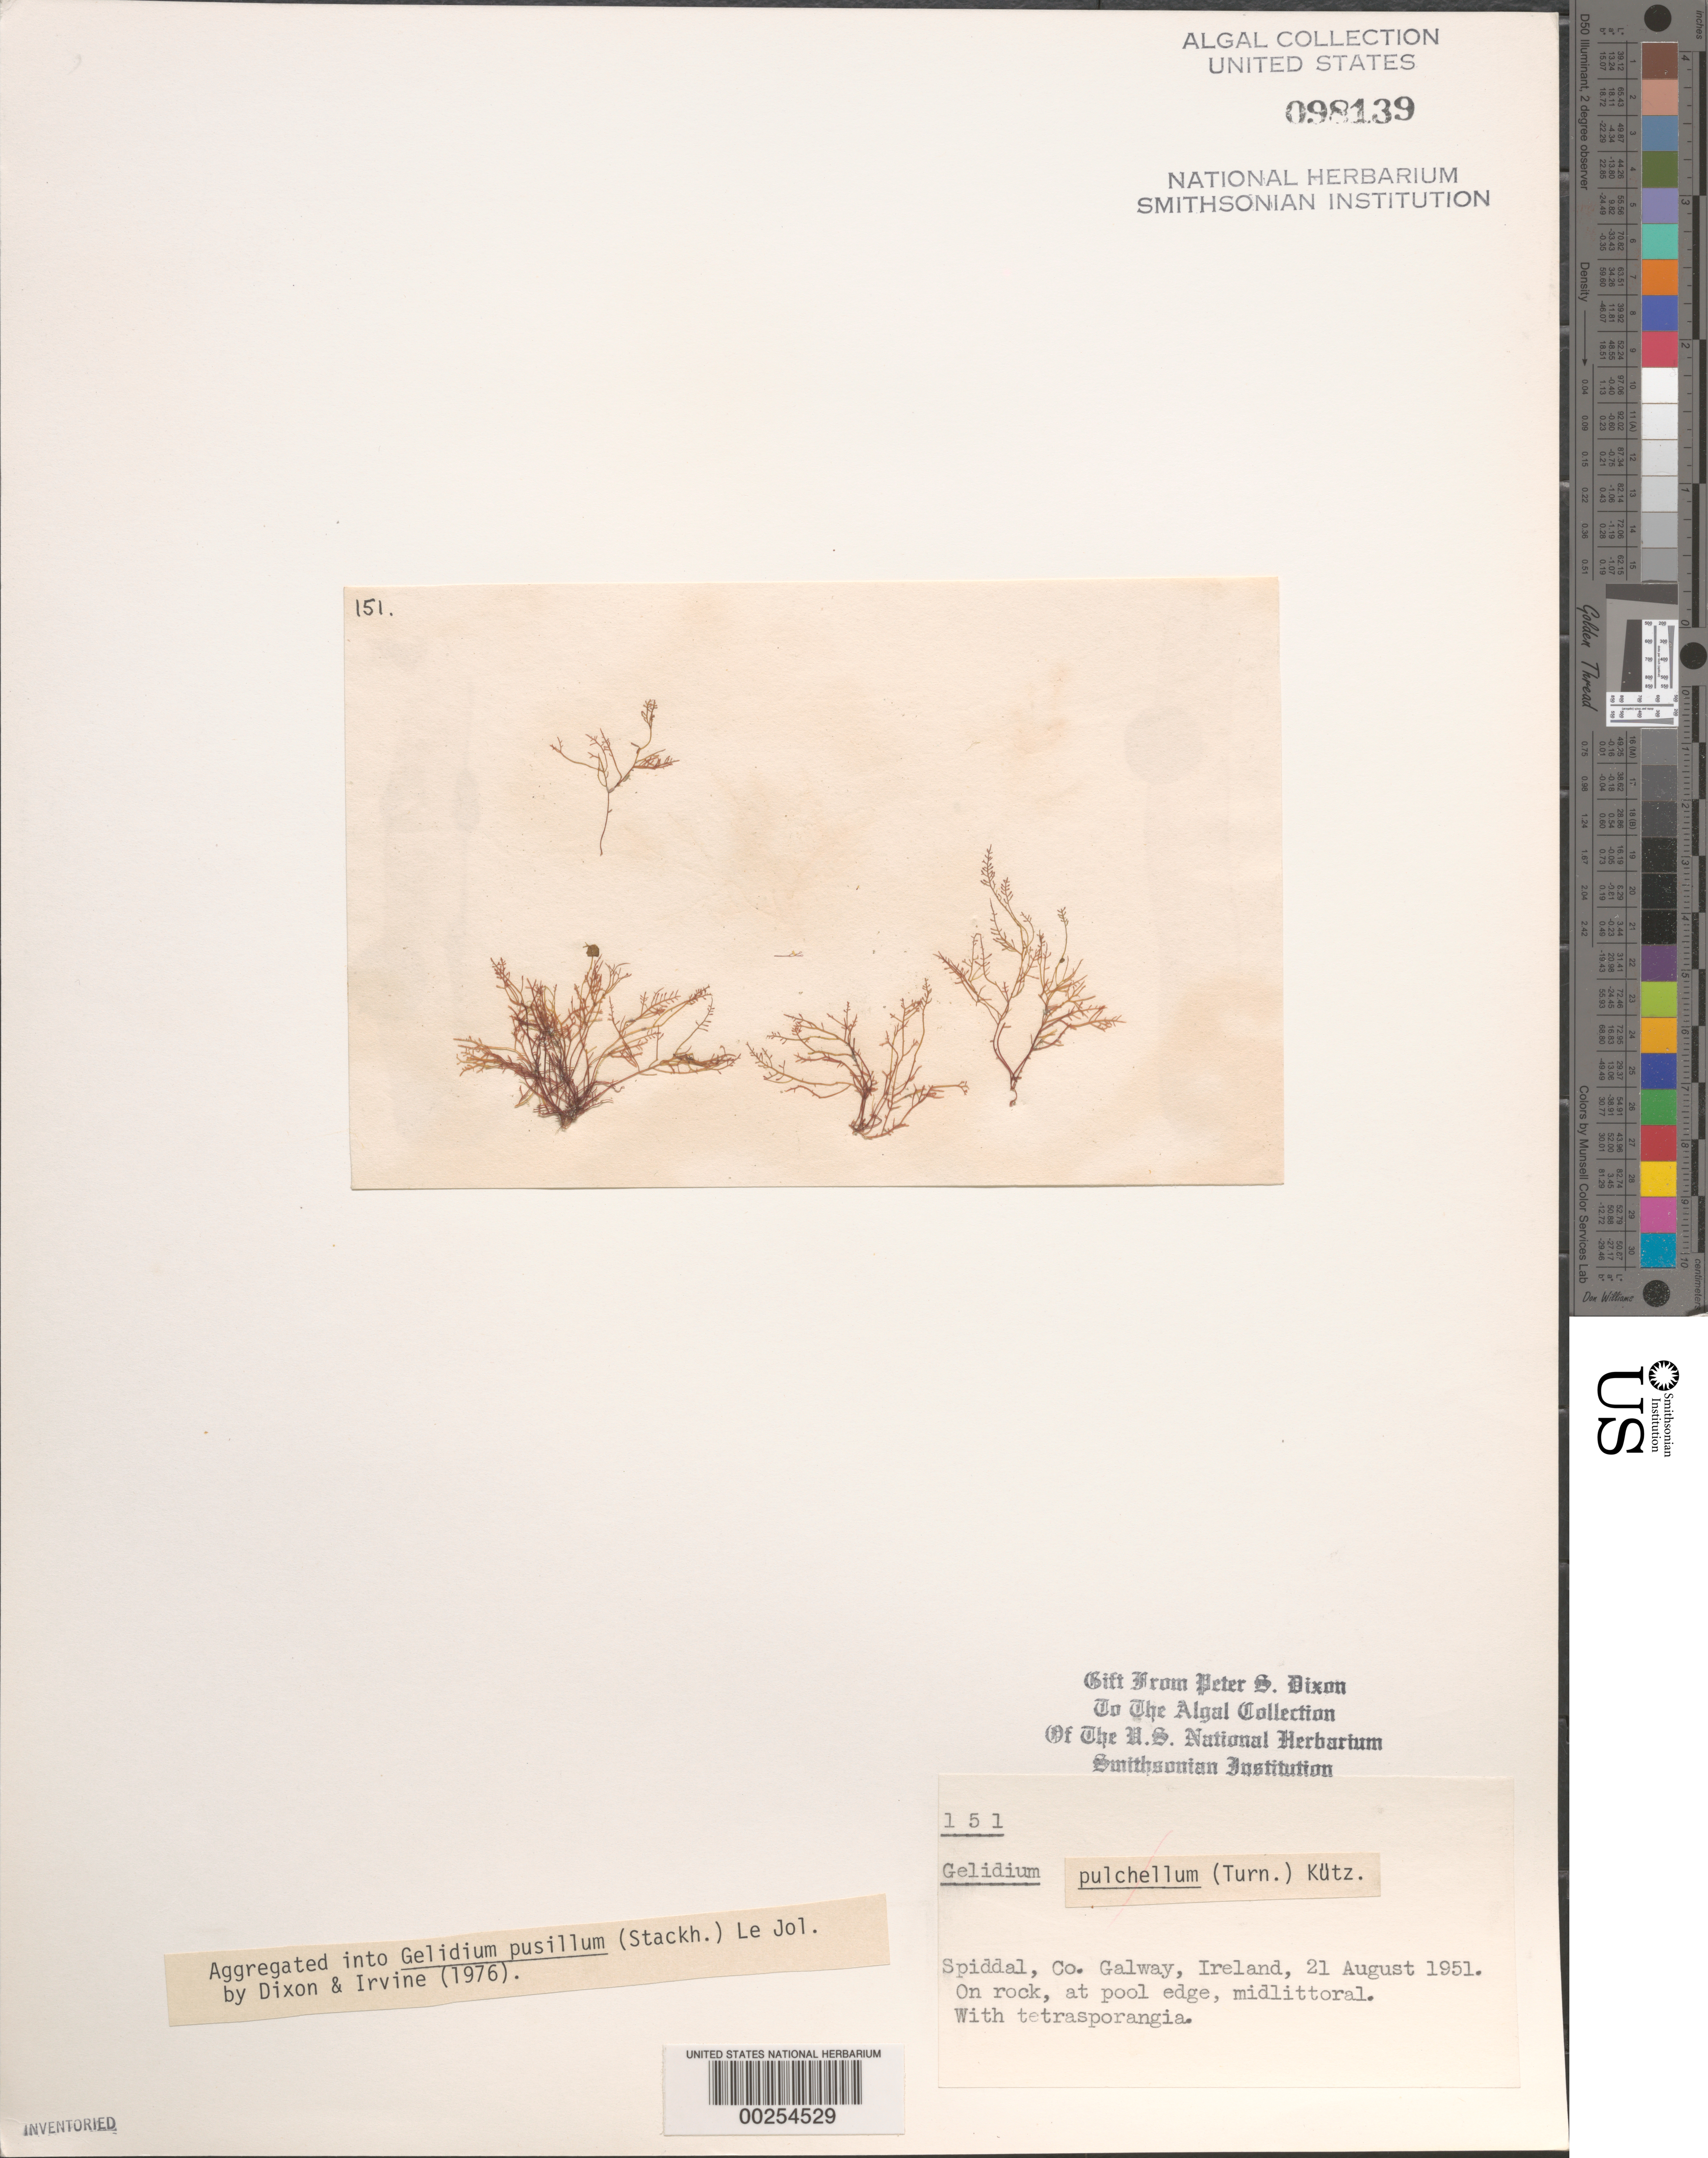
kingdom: Plantae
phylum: Rhodophyta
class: Florideophyceae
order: Gelidiales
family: Gelidiaceae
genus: Gelidium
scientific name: Gelidium pusillum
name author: (Stackh.) Le Jol.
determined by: Dixon, P. S.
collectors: P. S. Dixon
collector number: PSD 151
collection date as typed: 21 Aug 1951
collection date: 1951-08-21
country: Ireland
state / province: Connaught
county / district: Galway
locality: Spiddal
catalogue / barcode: US 98139